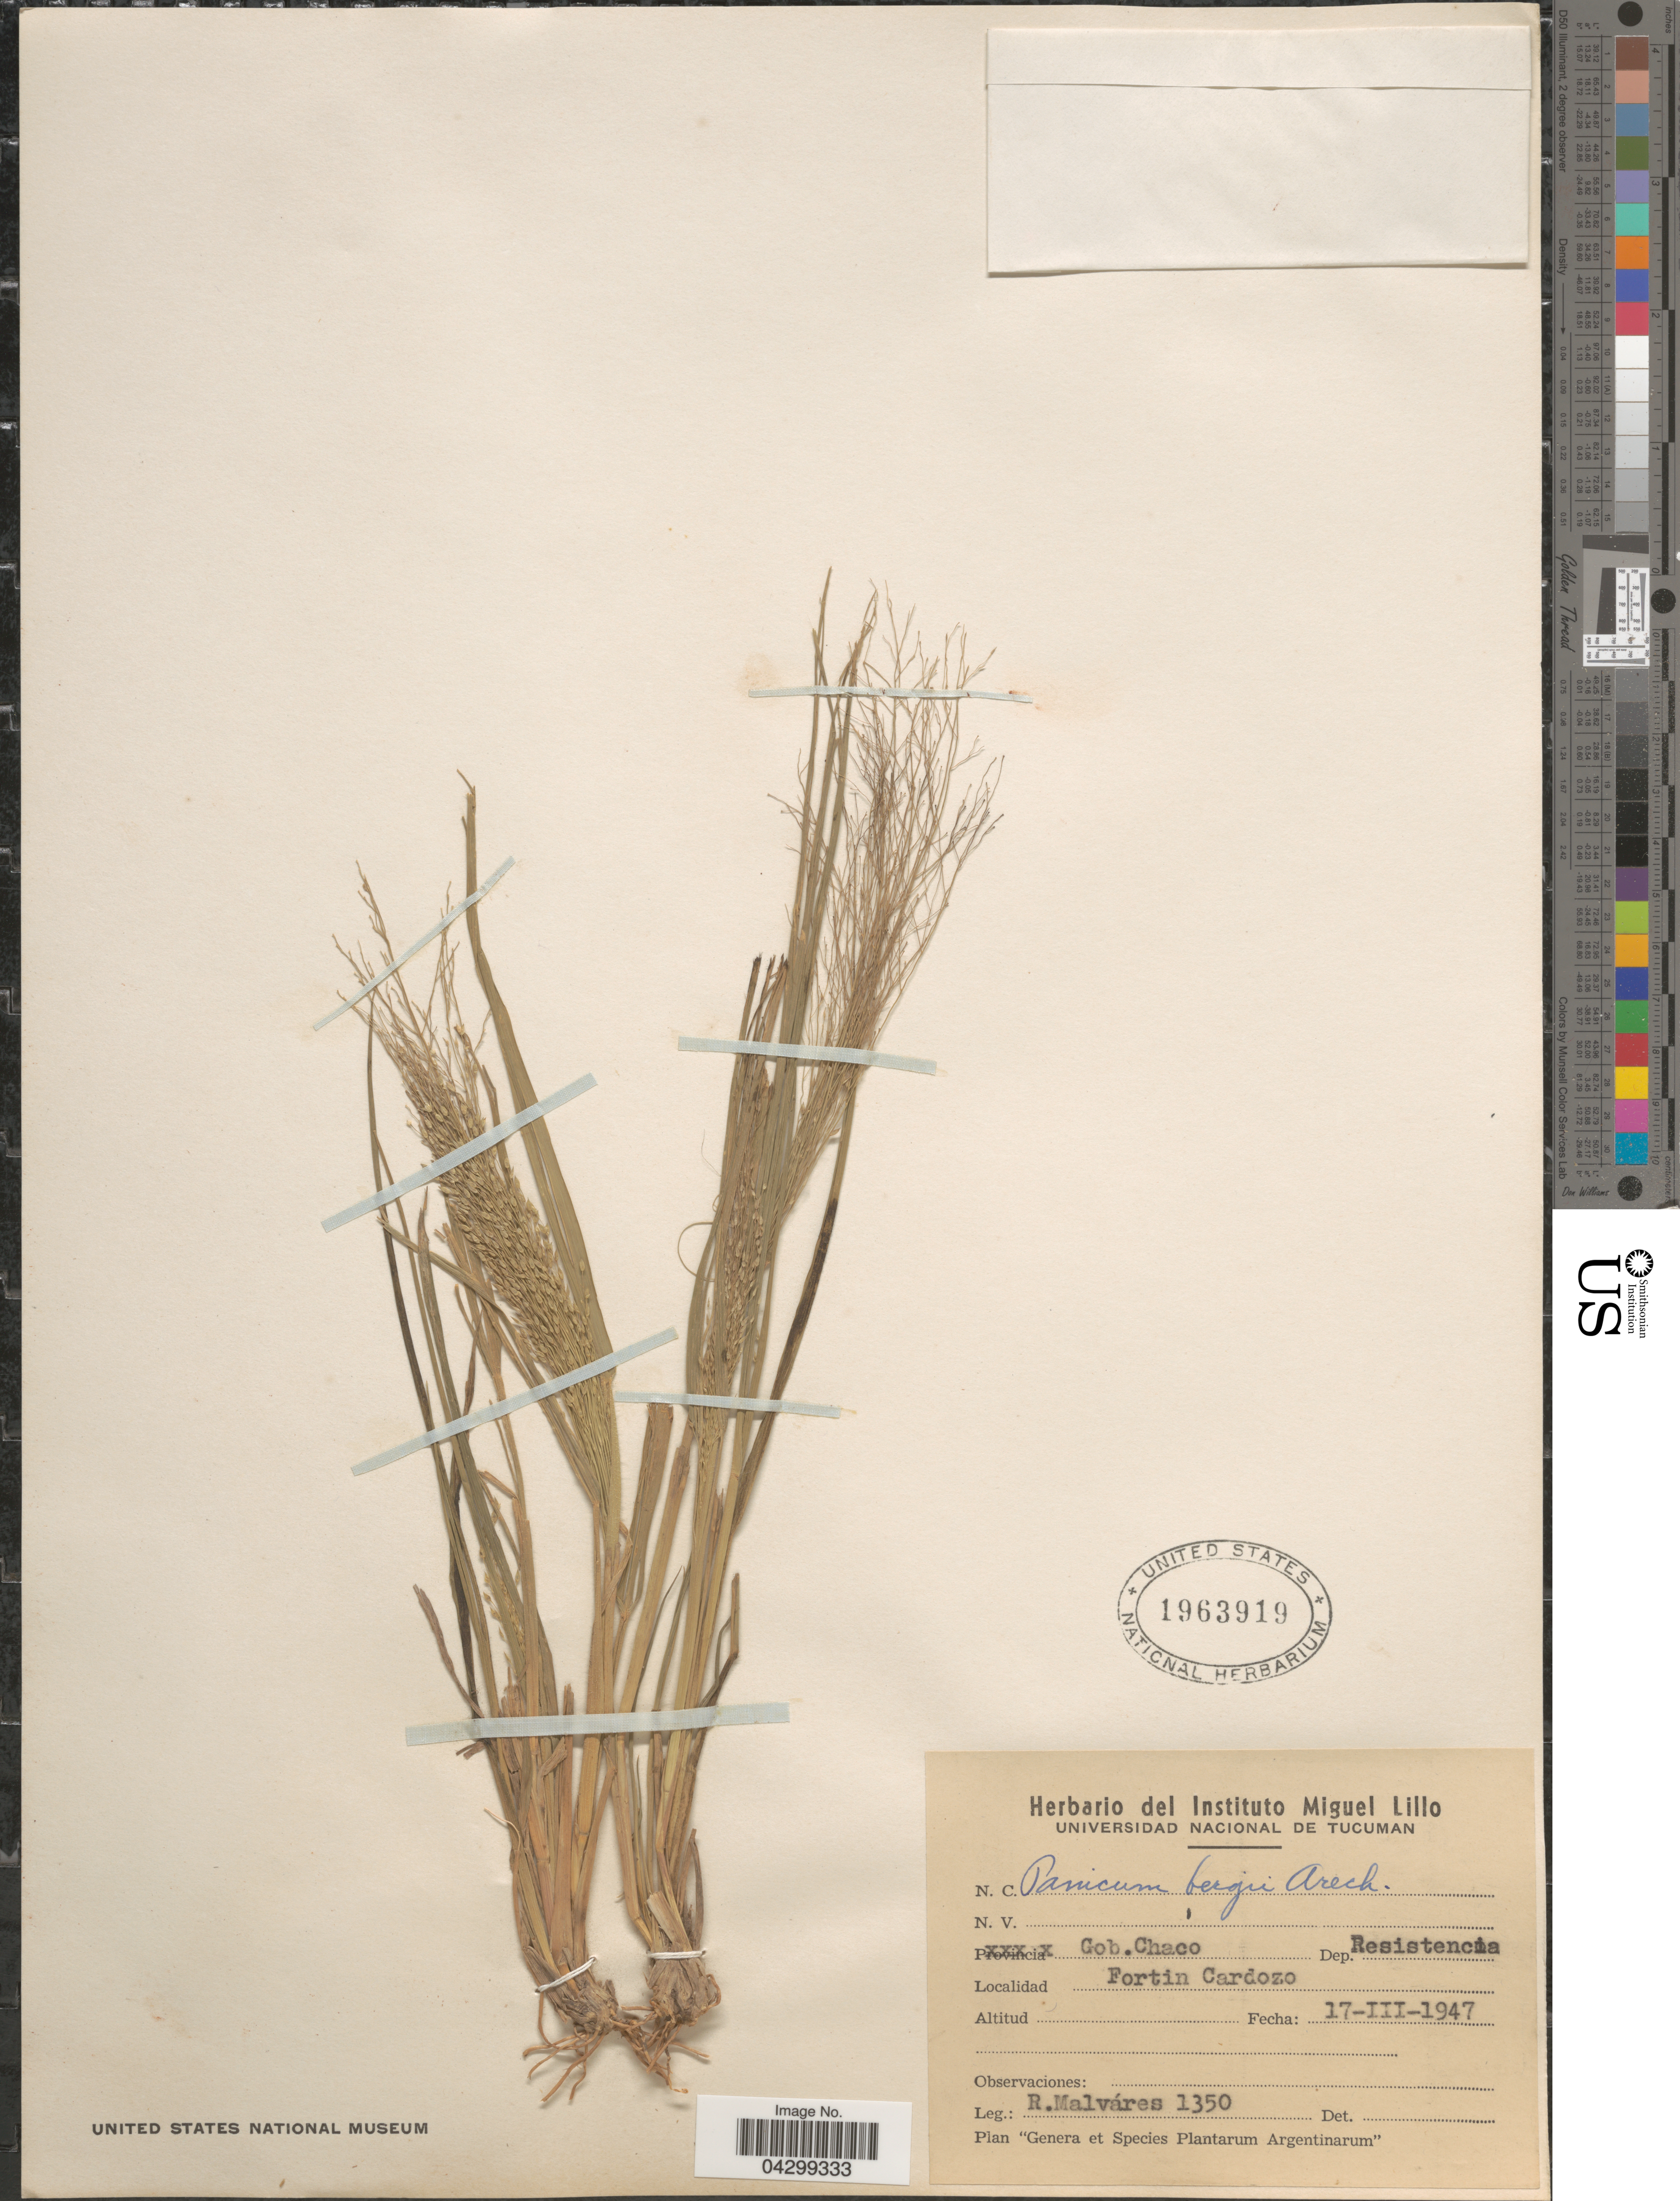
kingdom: Plantae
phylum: Tracheophyta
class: Liliopsida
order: Poales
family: Poaceae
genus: Panicum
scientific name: Panicum bergii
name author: Arechav.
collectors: R. Malvarez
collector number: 1350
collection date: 1947-03-17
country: Argentina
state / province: Chaco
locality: Gob. Chaco. Dep. Resistencia. Fortin Cardozo.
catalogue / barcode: US 1963919